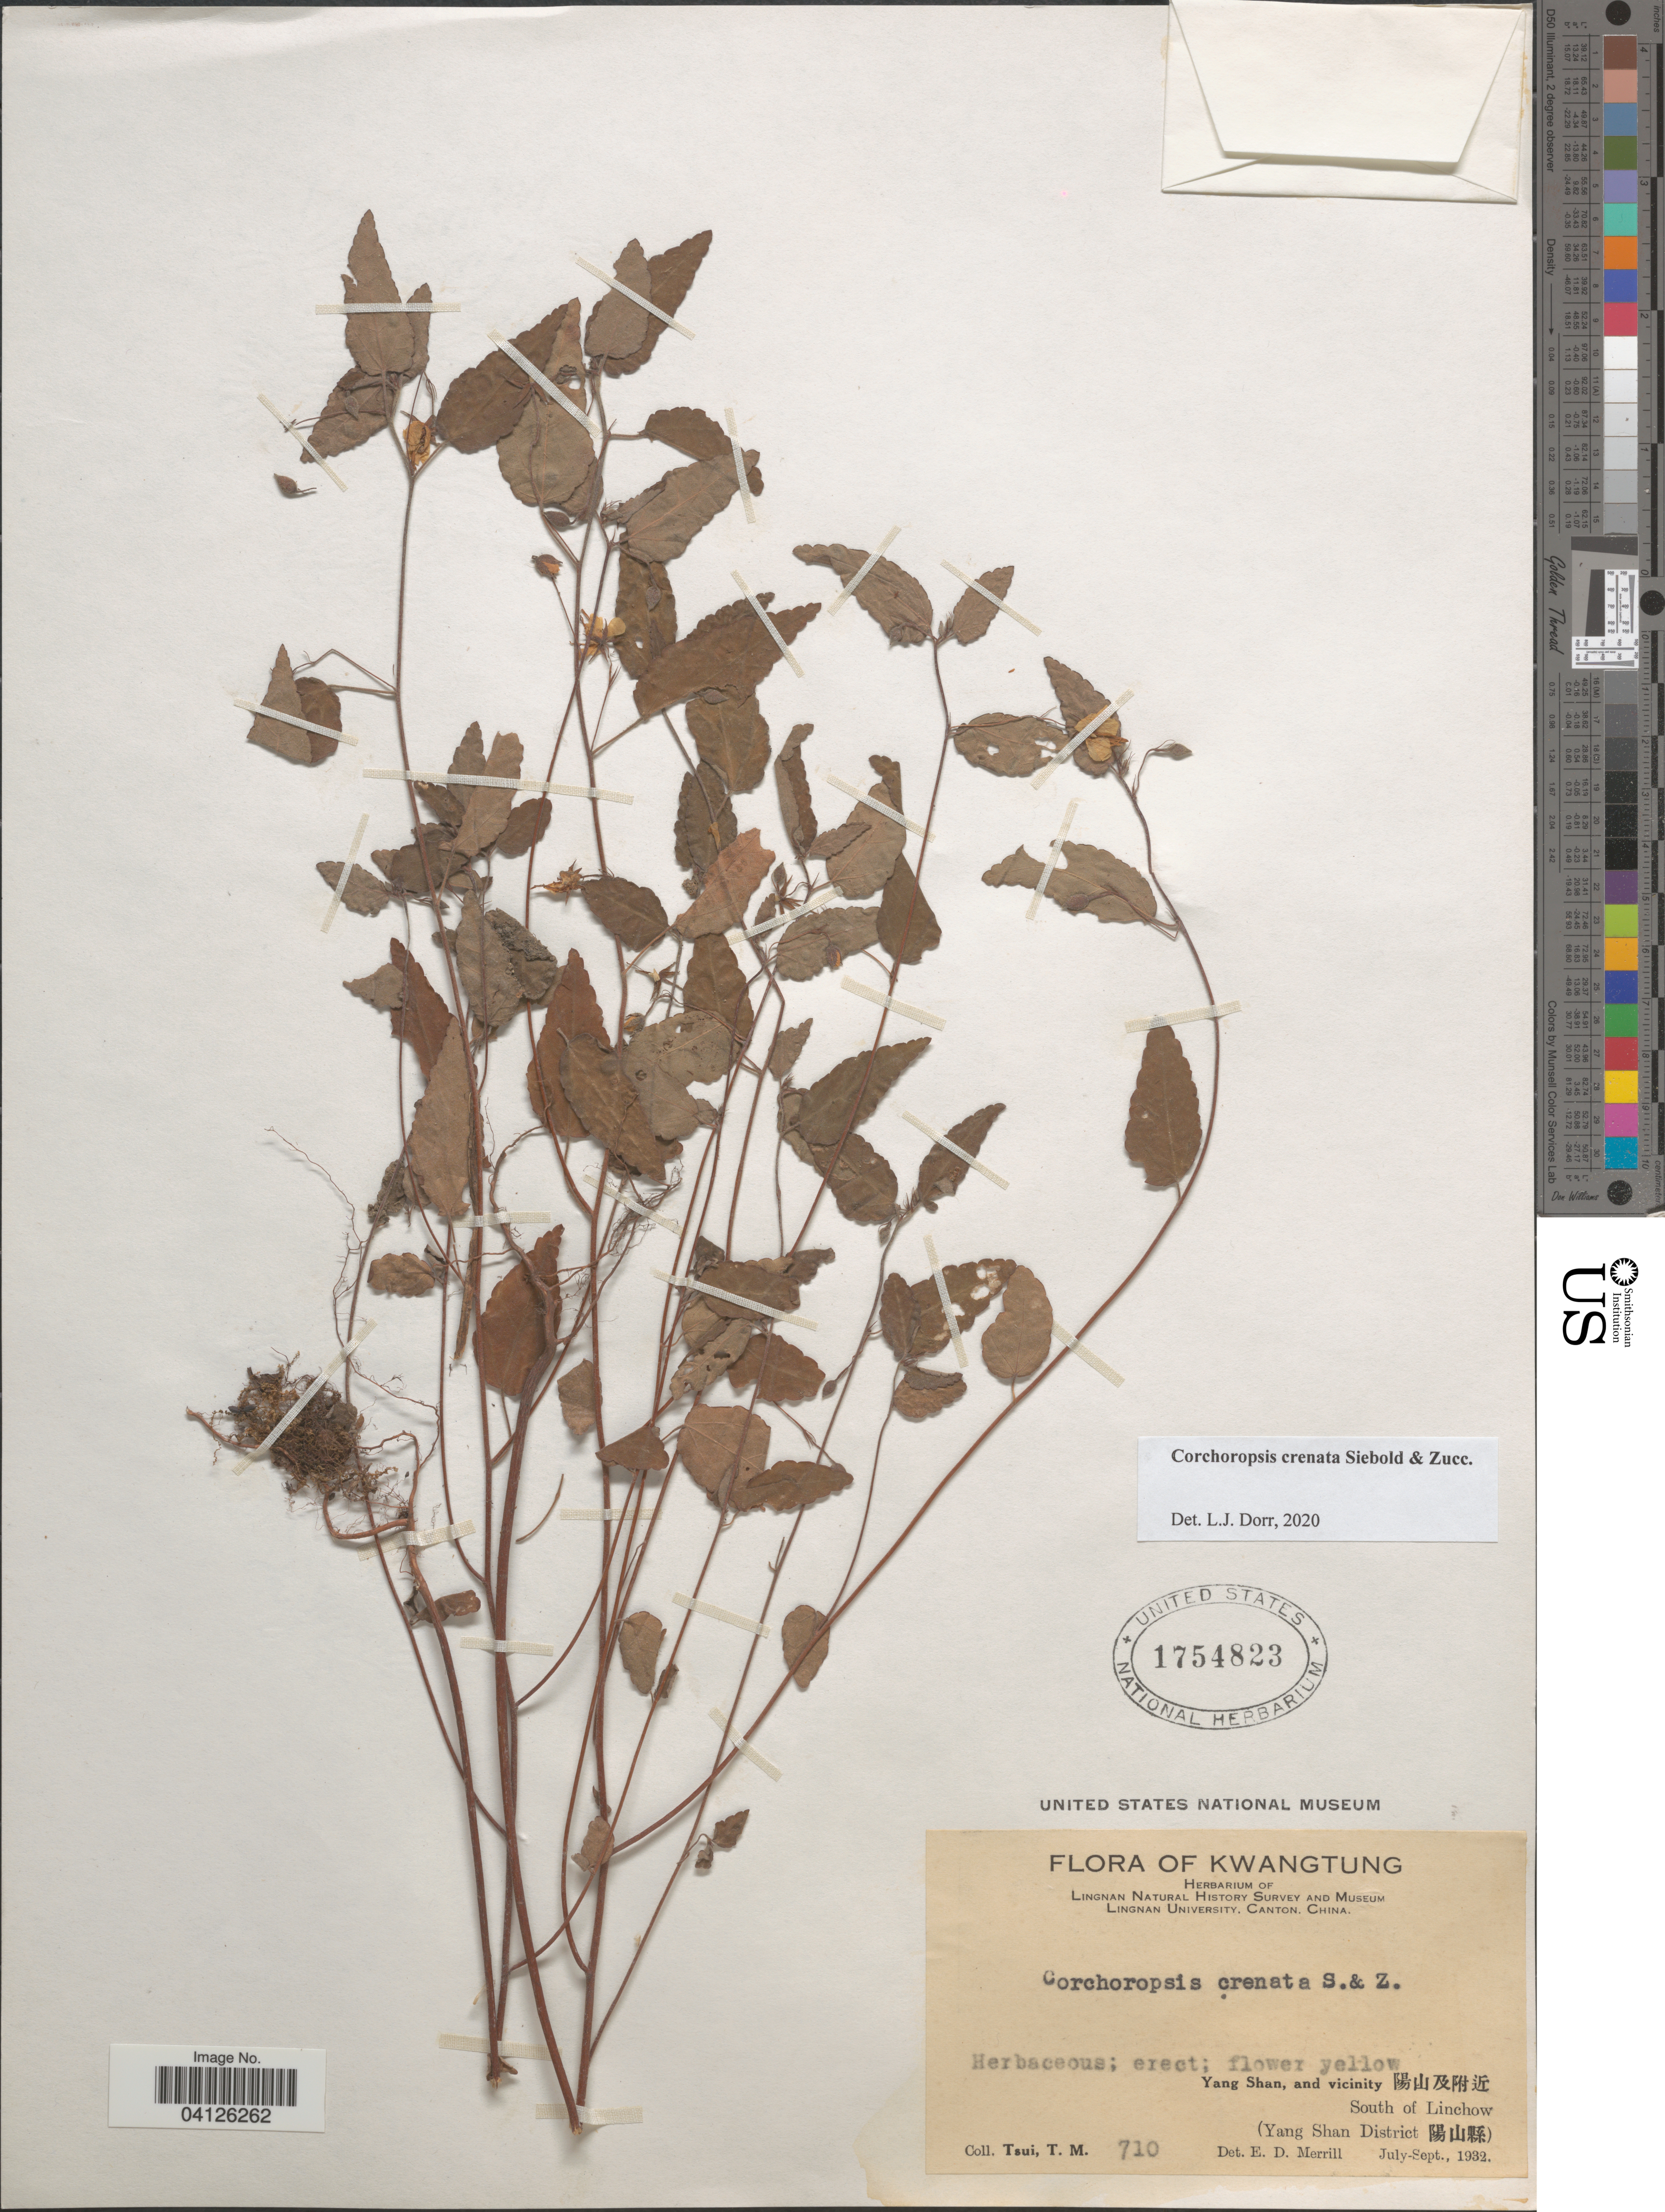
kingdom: Plantae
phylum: Tracheophyta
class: Magnoliopsida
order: Malvales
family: Malvaceae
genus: Corchoropsis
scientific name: Corchoropsis crenata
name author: Siebold & Zucc.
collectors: T. Tsui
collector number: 710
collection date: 1932-07/1932-09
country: China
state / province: Guangdong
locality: Kwangtung. Yang Shan, and vicinity X. South of Linchow (Yang Shan District X).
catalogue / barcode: US 1754823